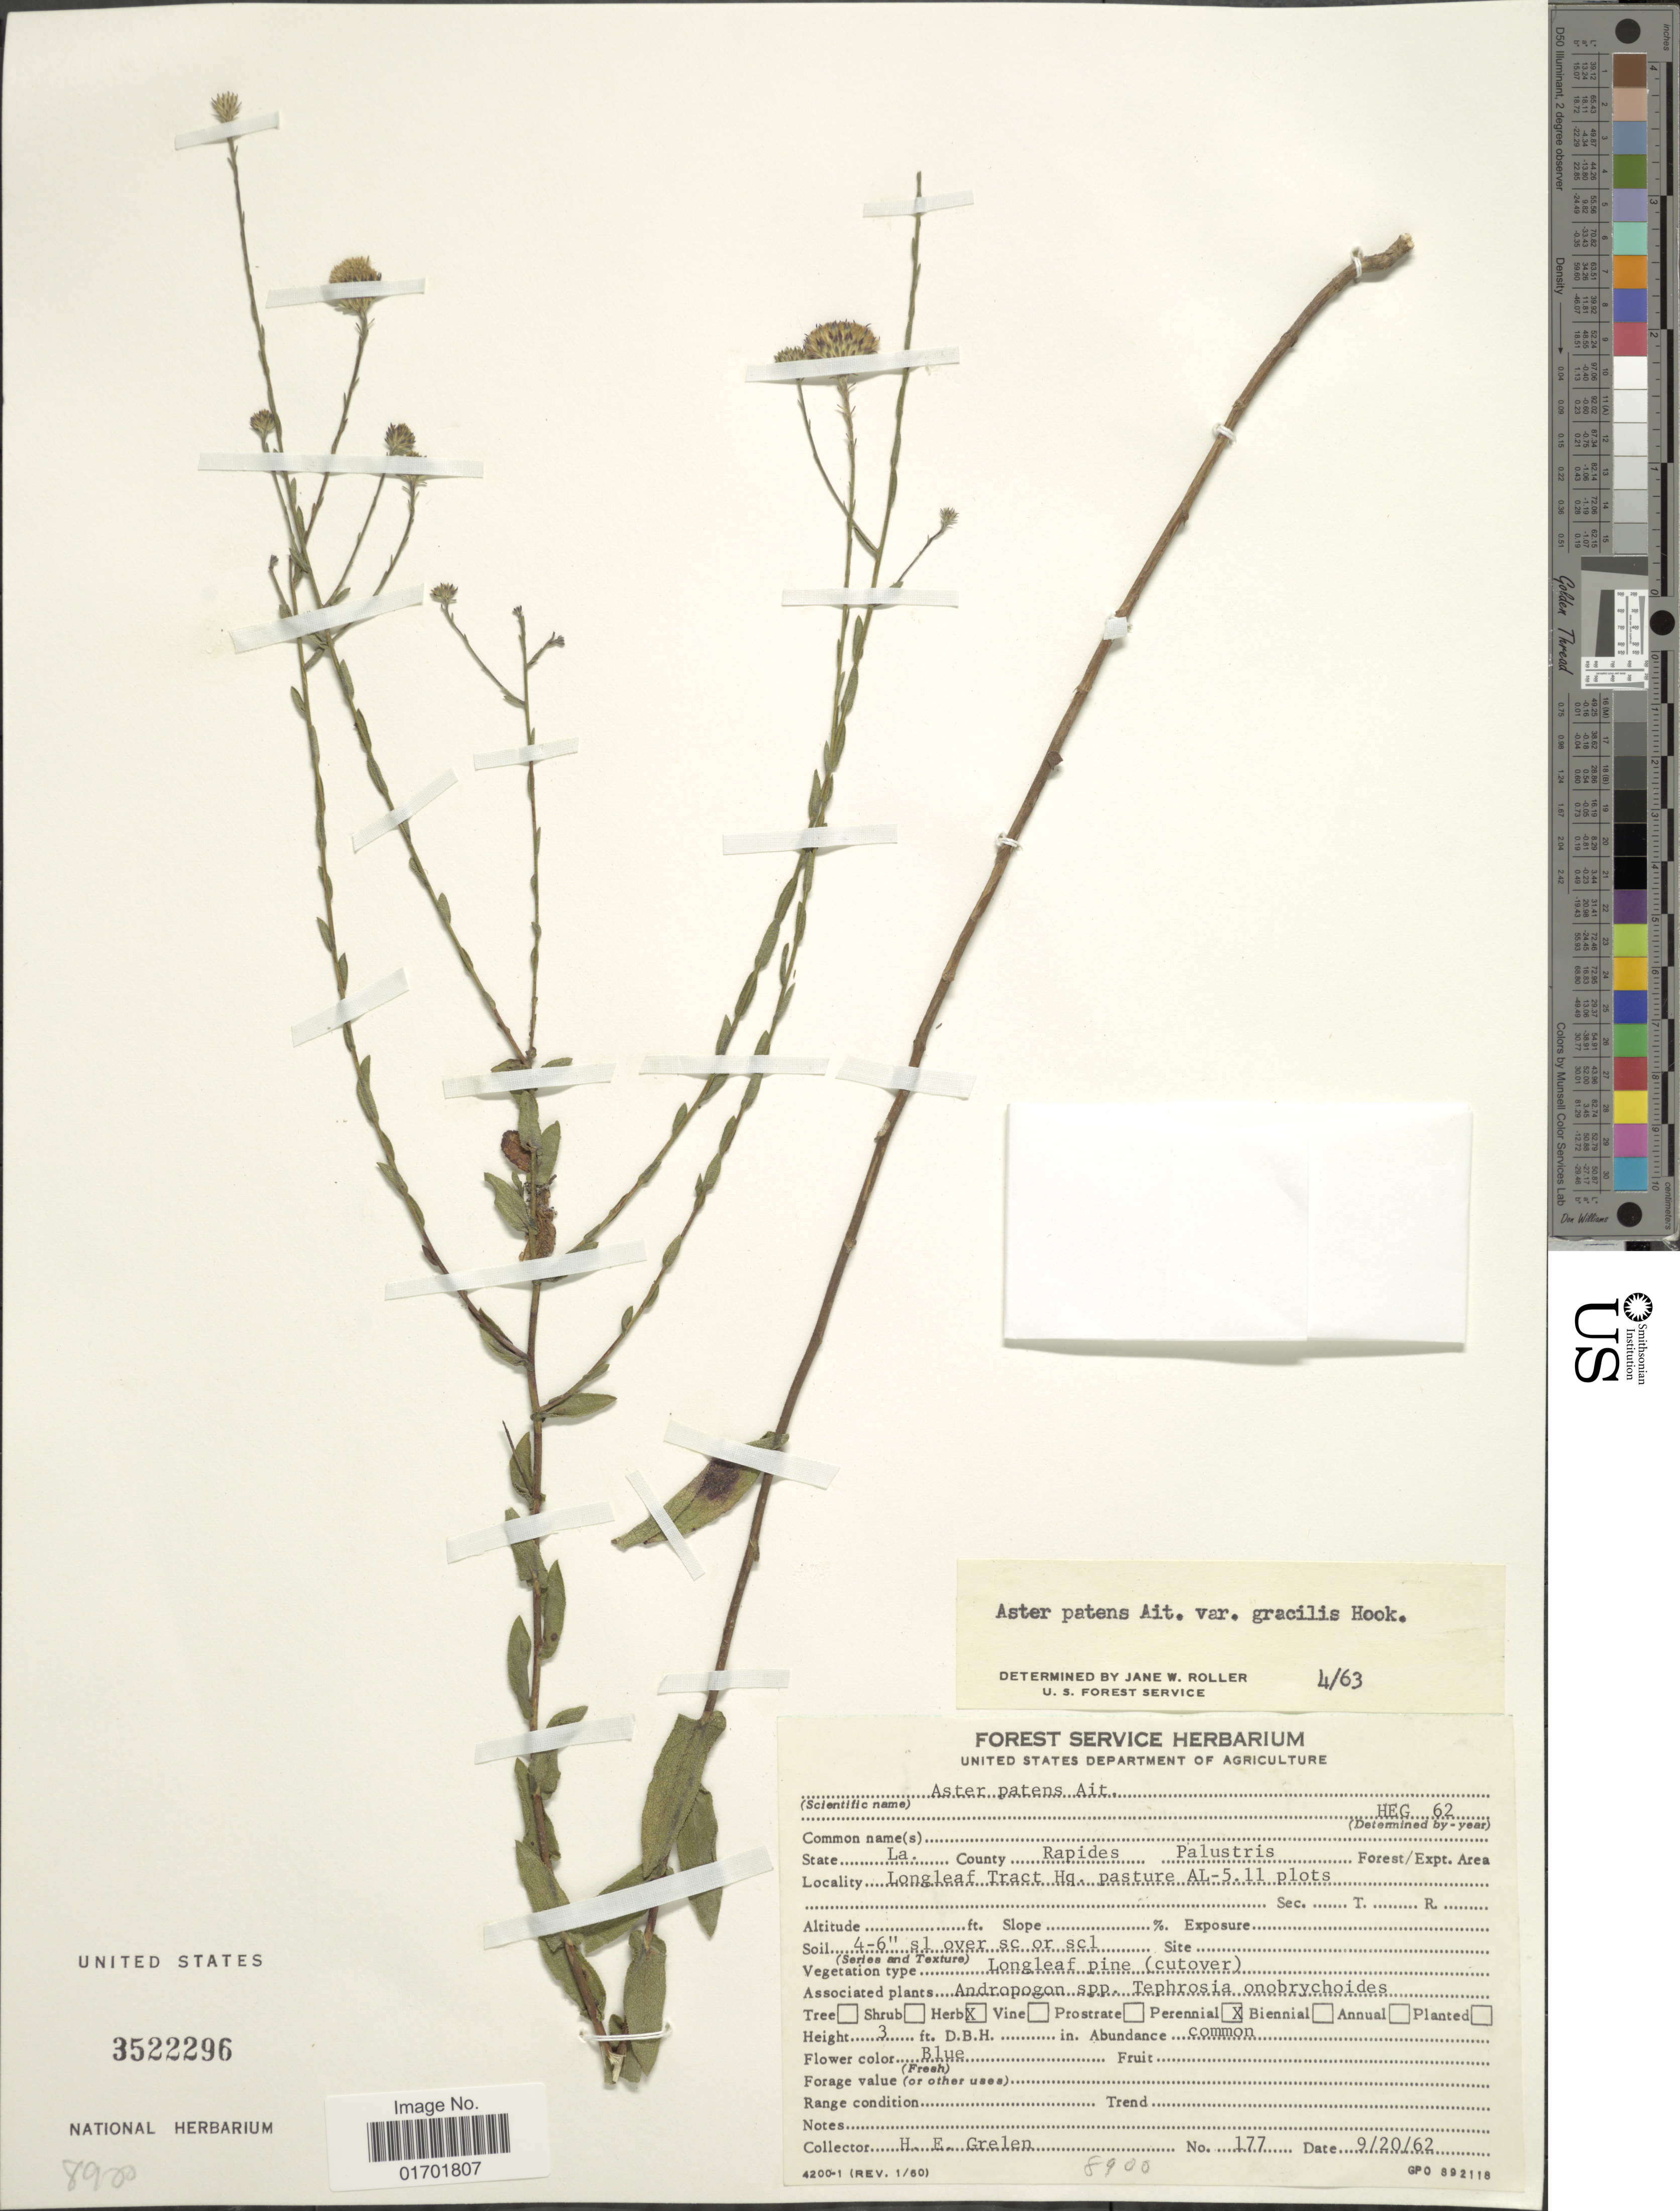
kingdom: Plantae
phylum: Tracheophyta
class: Magnoliopsida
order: Asterales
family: Asteraceae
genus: Symphyotrichum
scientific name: Symphyotrichum patens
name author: (Aiton) G.L. Nesom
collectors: H. Grelen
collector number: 177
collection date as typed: Transcribed d/m/y: 20/9/62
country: United States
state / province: Louisiana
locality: County: Rapides, Palustris, Longleaf Tract Hq pasture AL-5.11 plots.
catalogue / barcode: US 3522296